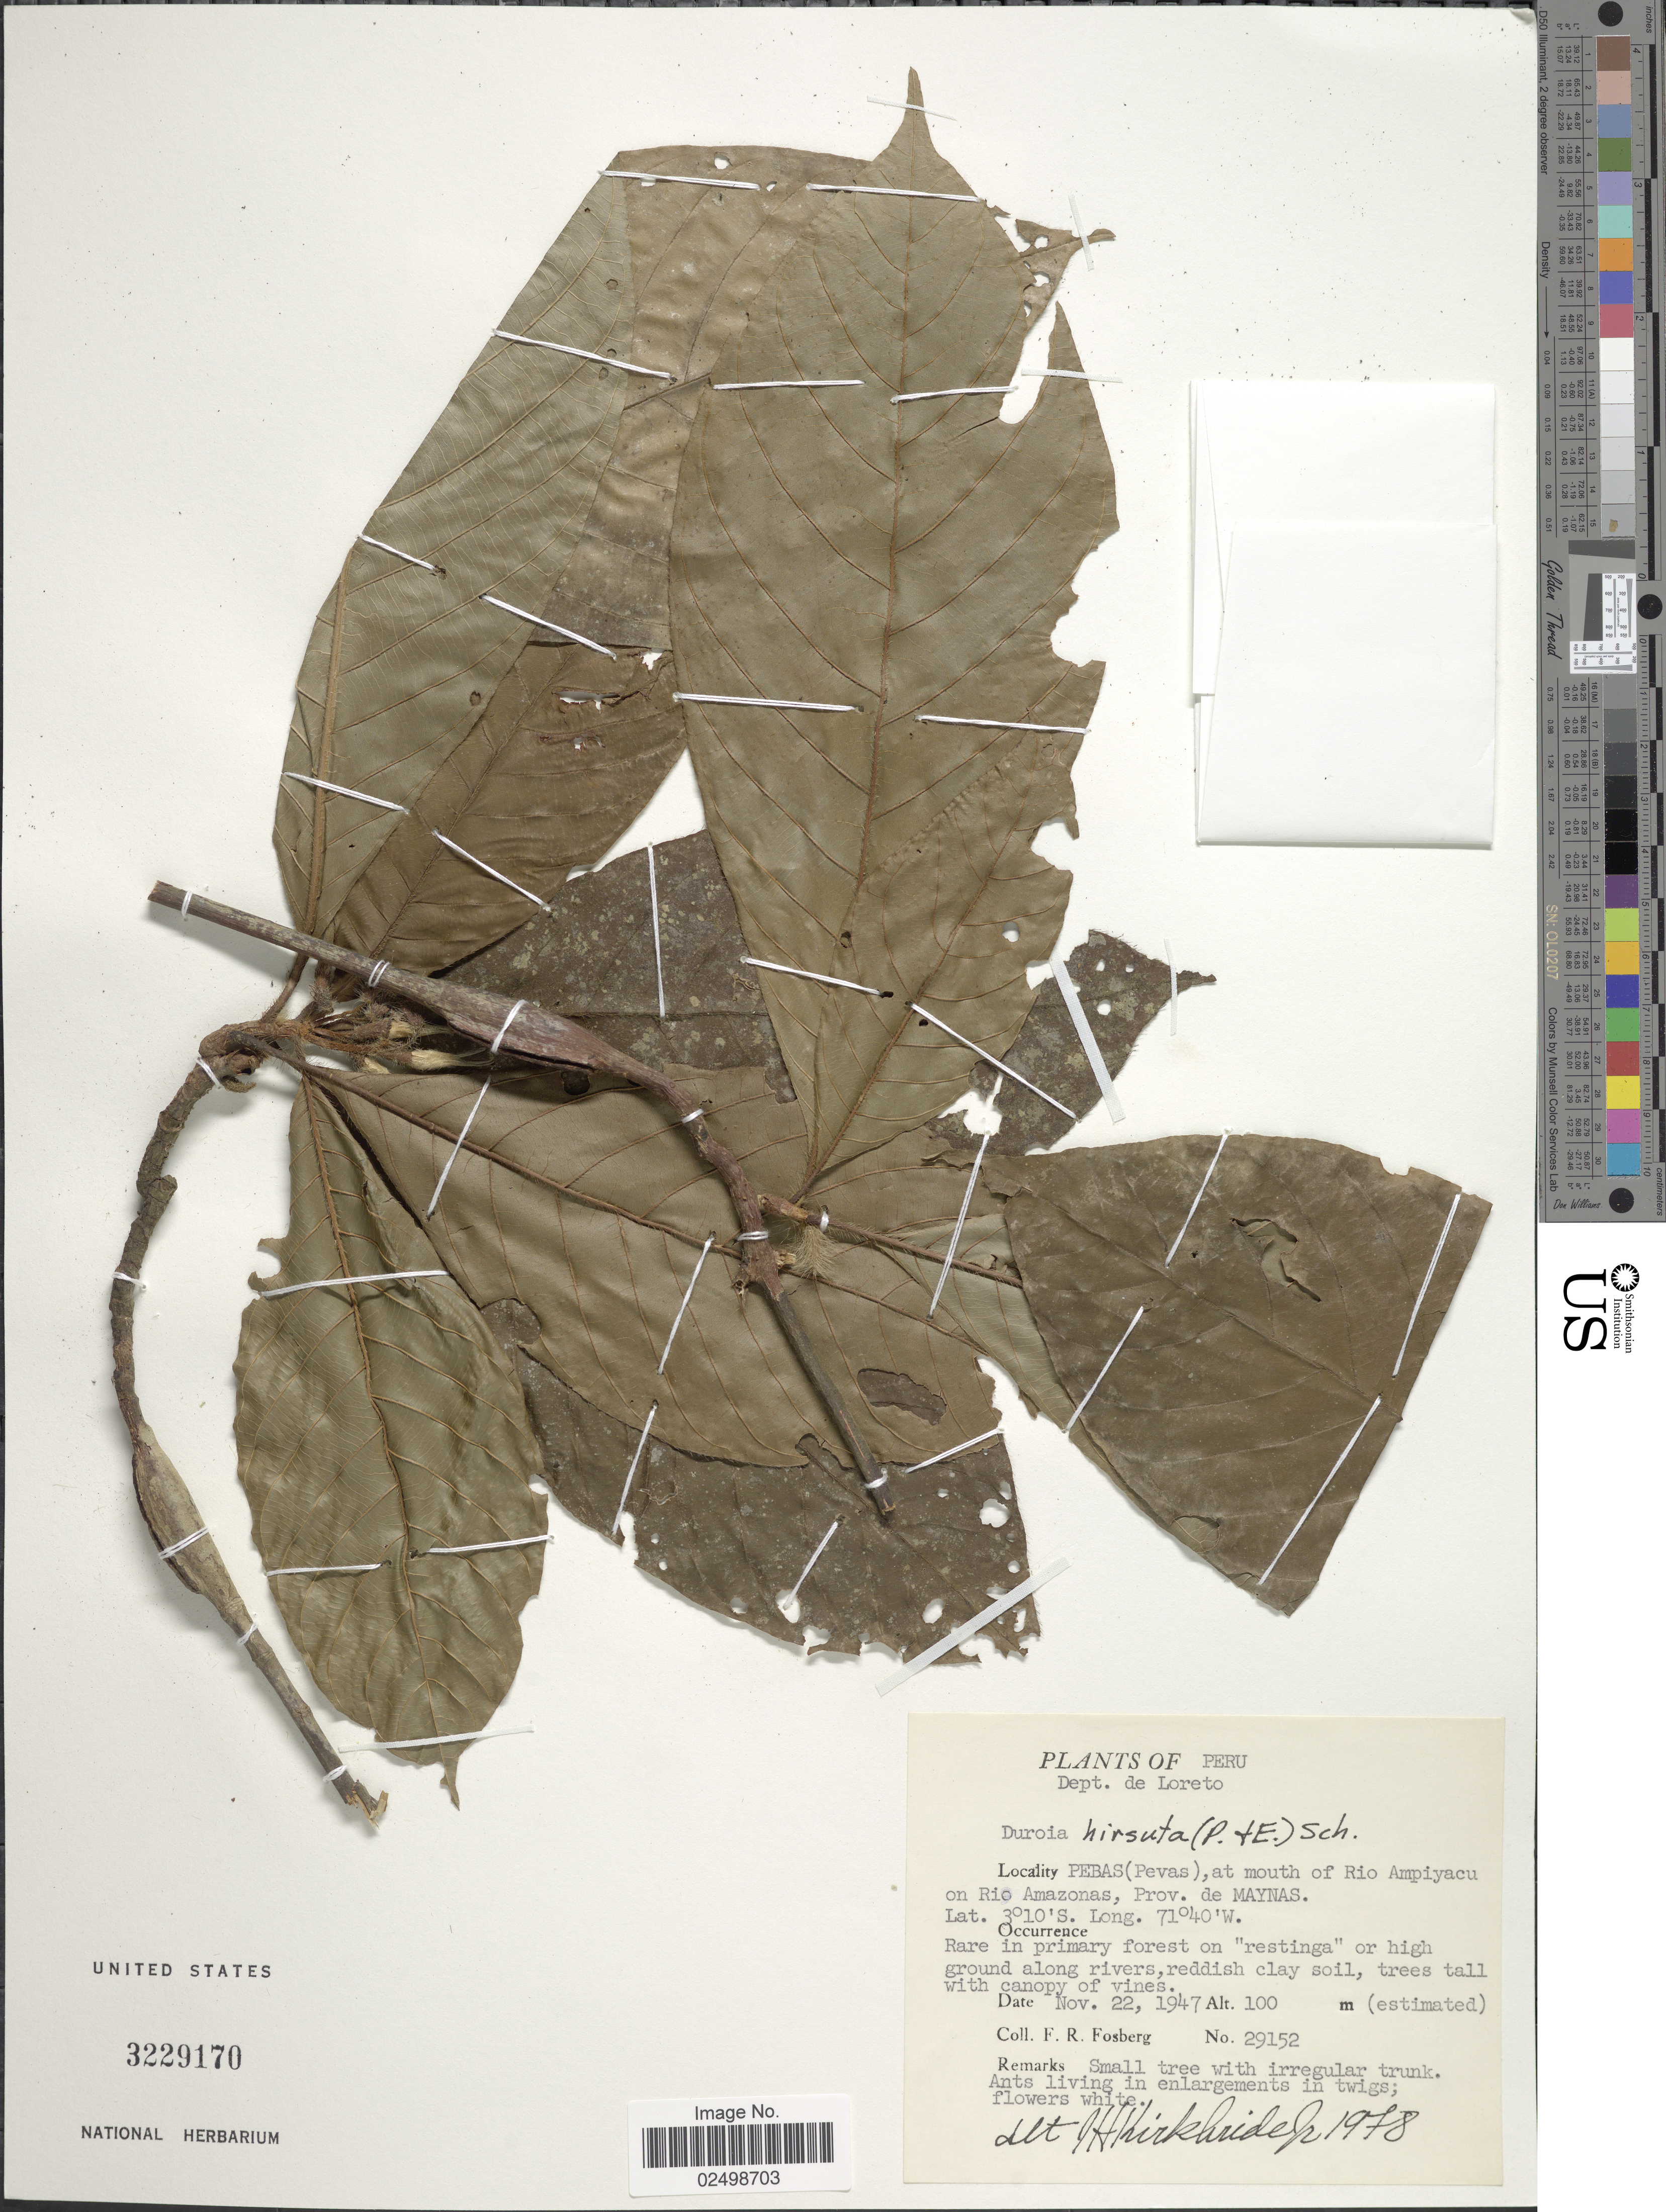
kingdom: Plantae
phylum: Tracheophyta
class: Magnoliopsida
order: Gentianales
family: Rubiaceae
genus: Duroia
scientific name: Duroia hirsuta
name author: (Poepp.) K. Schum.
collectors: F. R. Fosberg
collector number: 29152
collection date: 1947-11-22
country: Peru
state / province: Loreto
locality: Dept. de Loreto. PEBAS (Pevas), at mouth of Rio Ampiycu on Rio Amazonas, Prov. de Maynas.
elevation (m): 100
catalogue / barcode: US 3229170